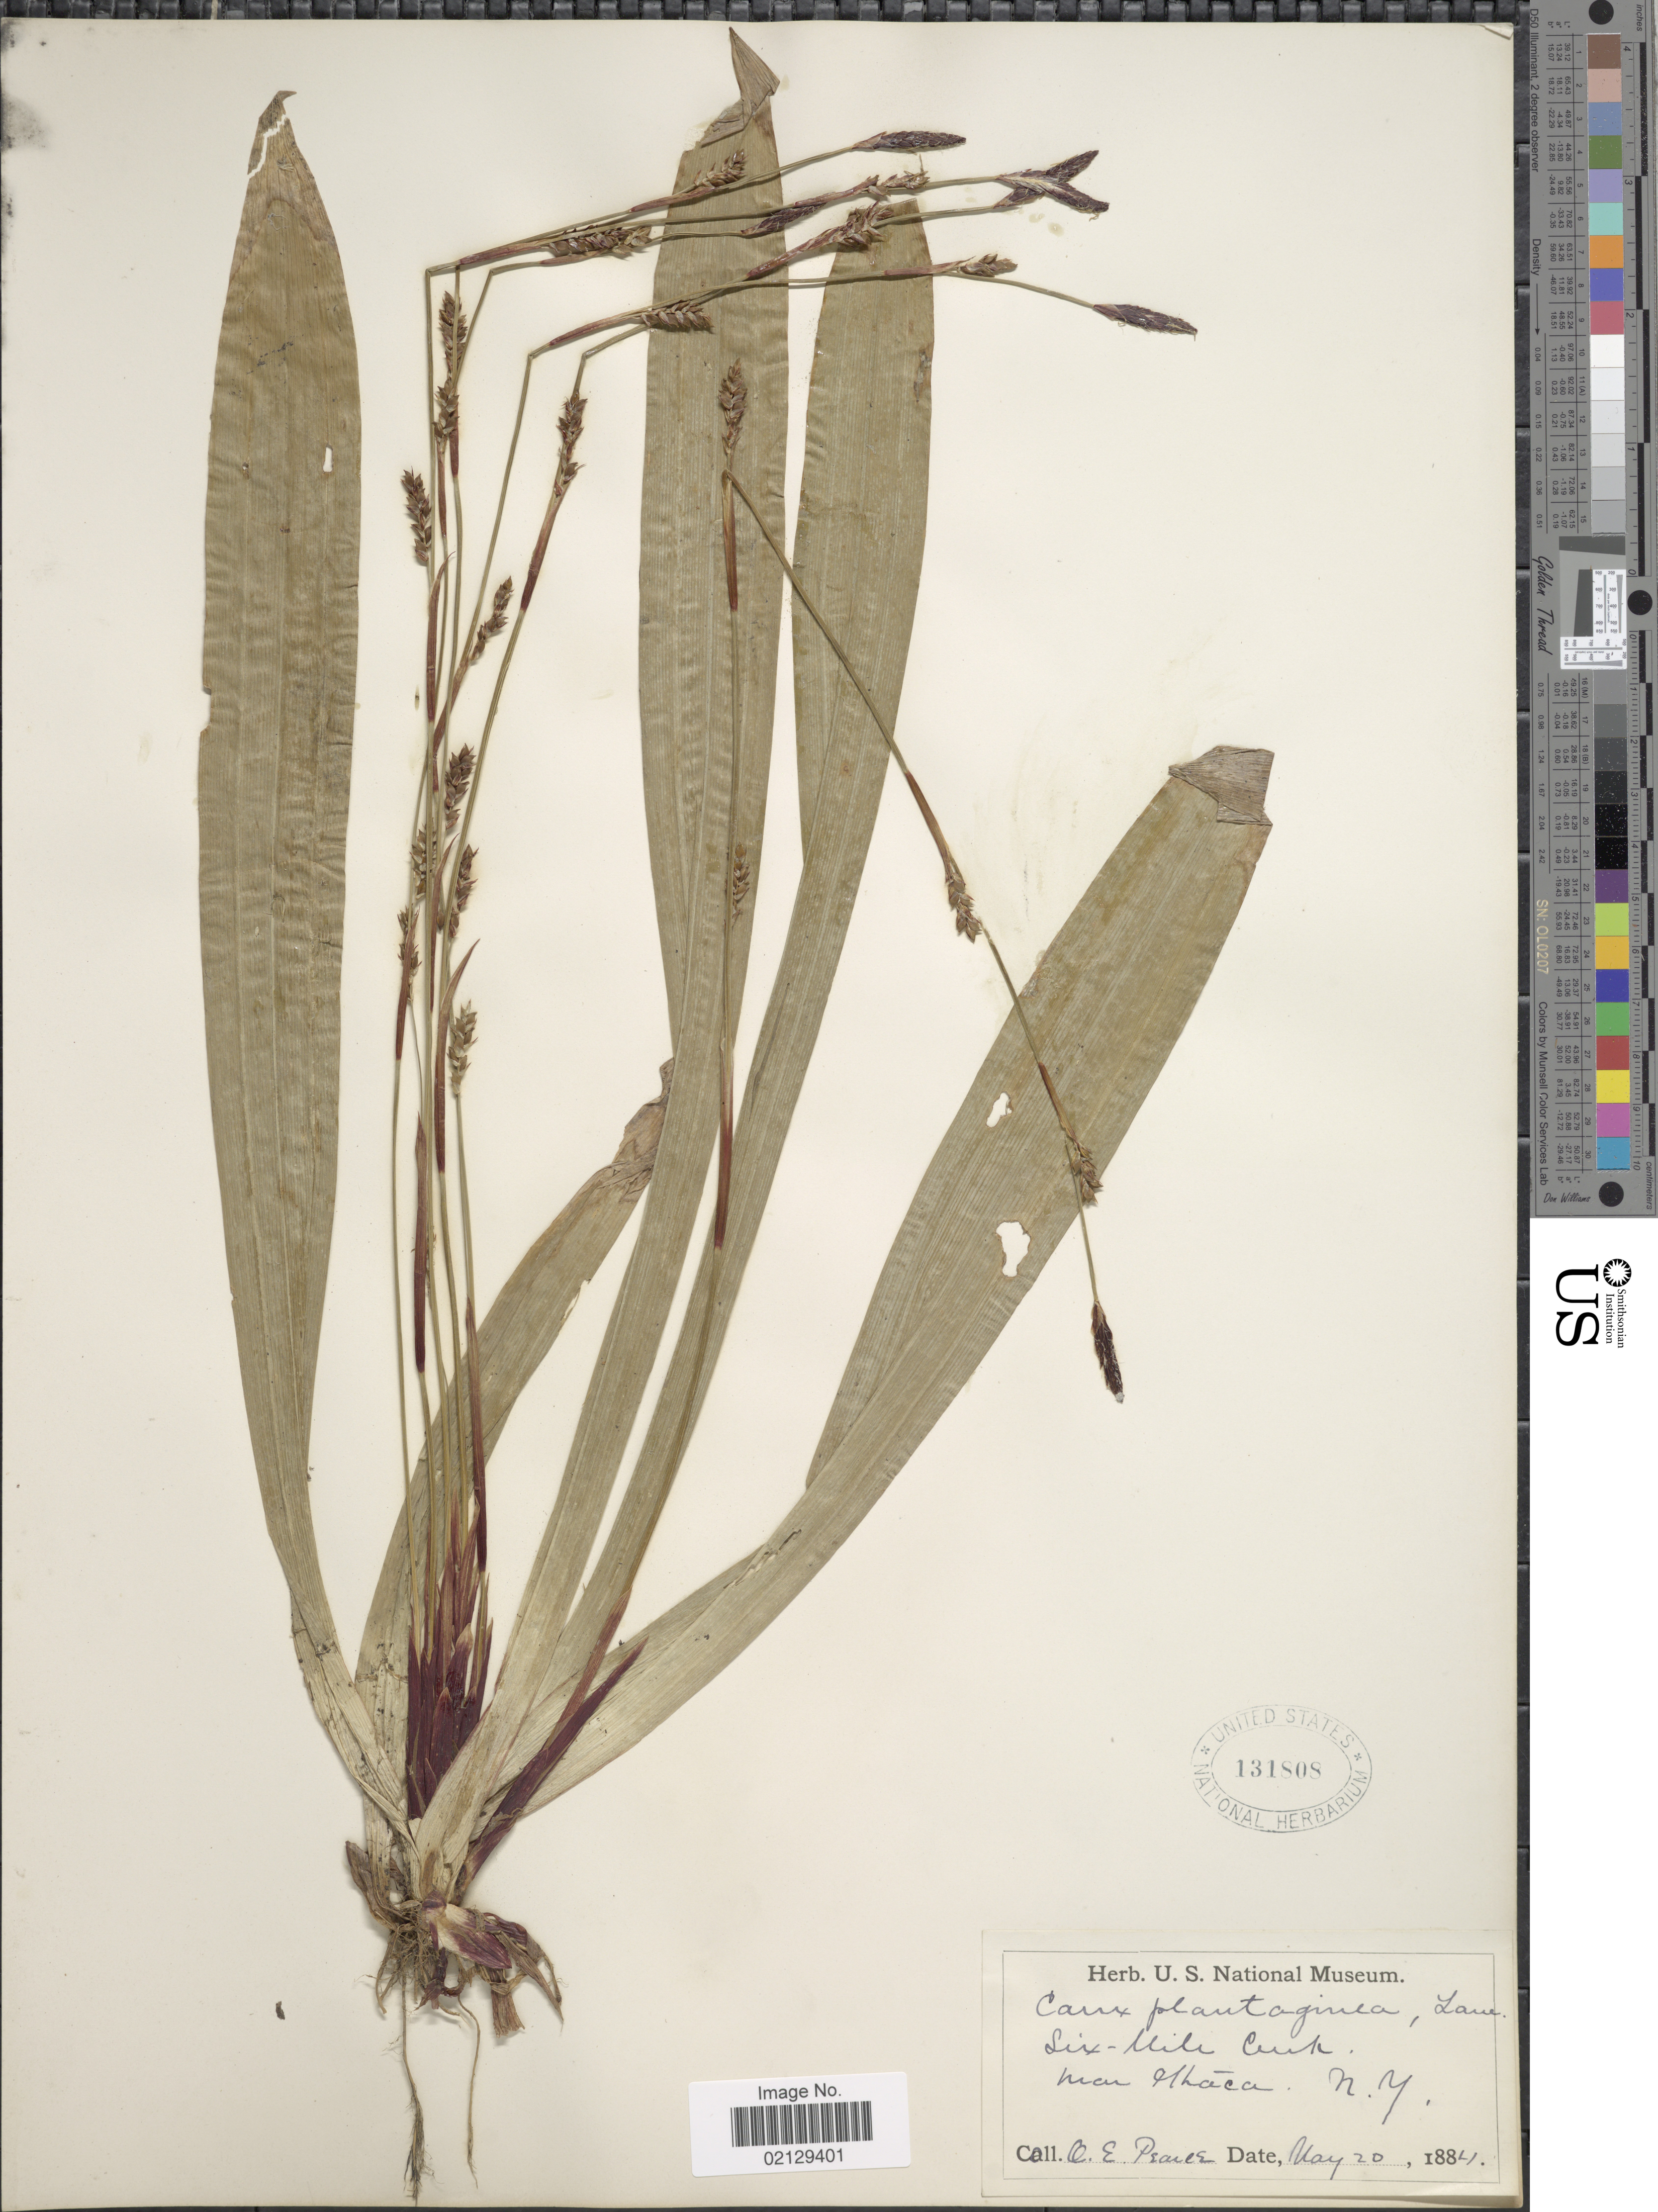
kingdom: Plantae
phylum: Tracheophyta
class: Liliopsida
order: Poales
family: Cyperaceae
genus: Carex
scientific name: Carex plantaginea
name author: Lam.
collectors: O. E. Pearce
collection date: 1884-05-20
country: United States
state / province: New York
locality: Six-Mile Creek, near Ithaca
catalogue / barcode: US 131808